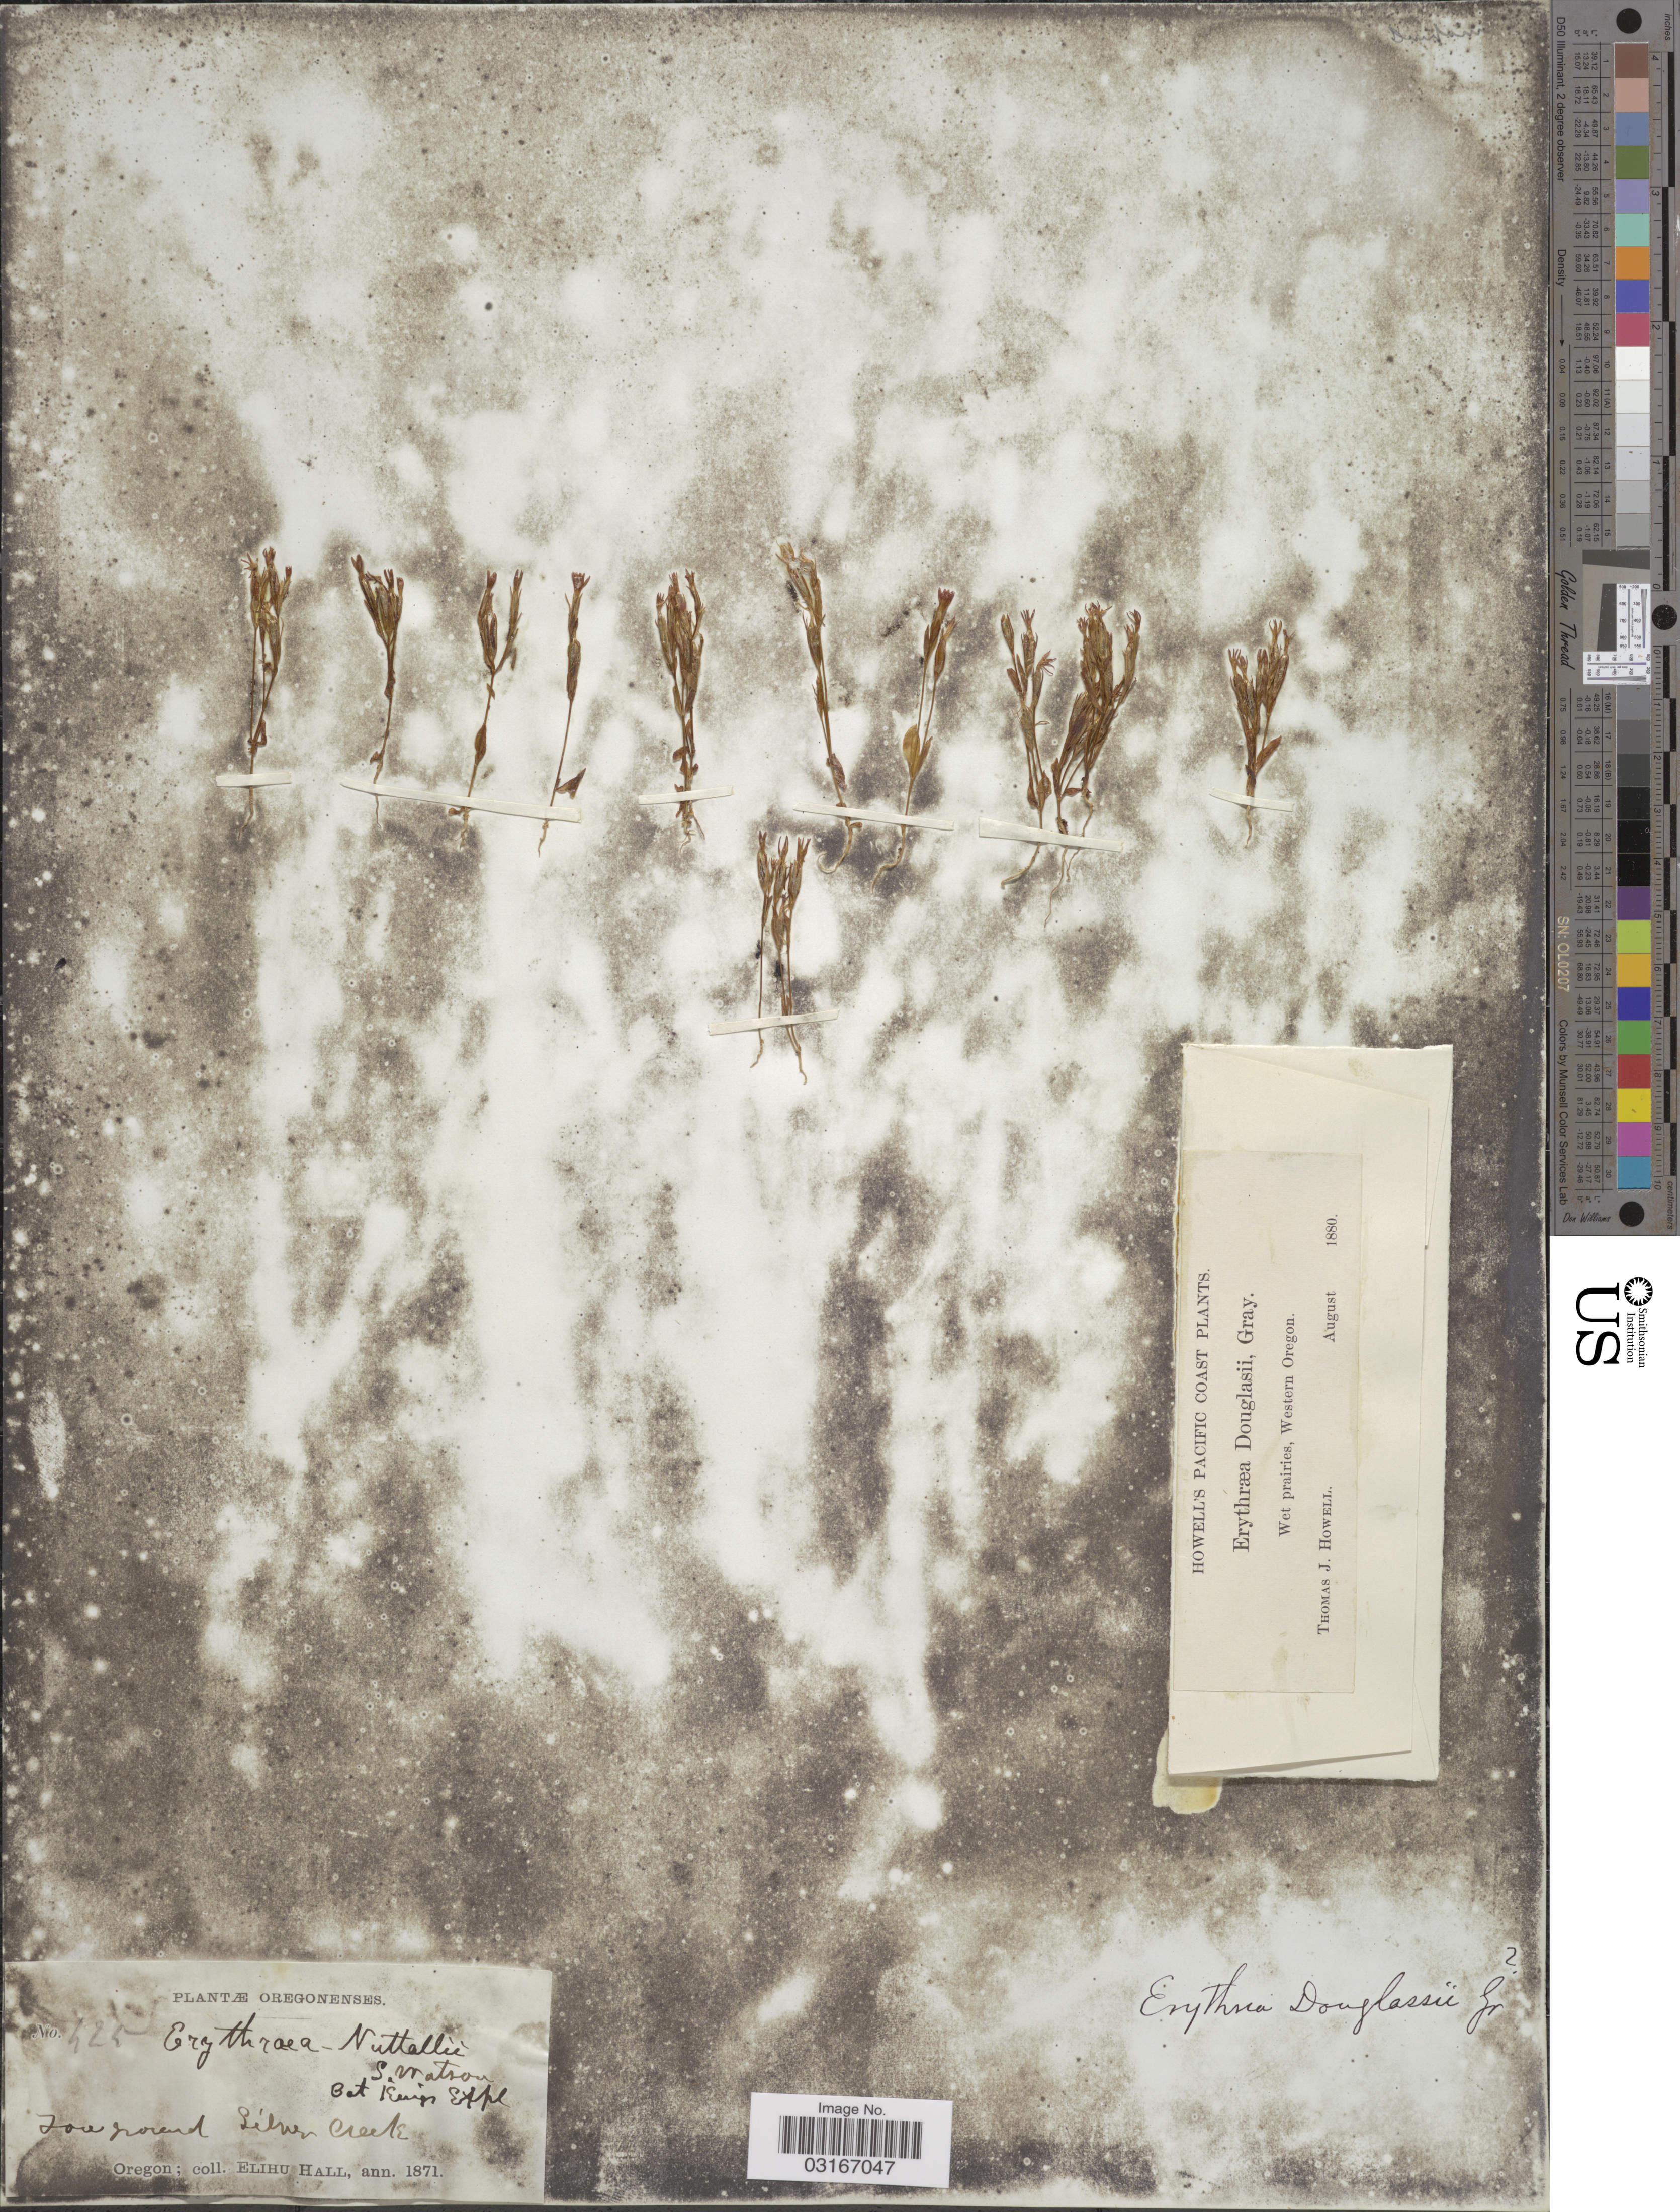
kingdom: Plantae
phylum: Tracheophyta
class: Magnoliopsida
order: Gentianales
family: Gentianaceae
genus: Centaurium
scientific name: Centaurium exaltatum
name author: (Griseb.) W. Wight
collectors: T. J. Howell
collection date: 1880-08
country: United States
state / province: Oregon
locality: Pacific Coast, Western Oregon.